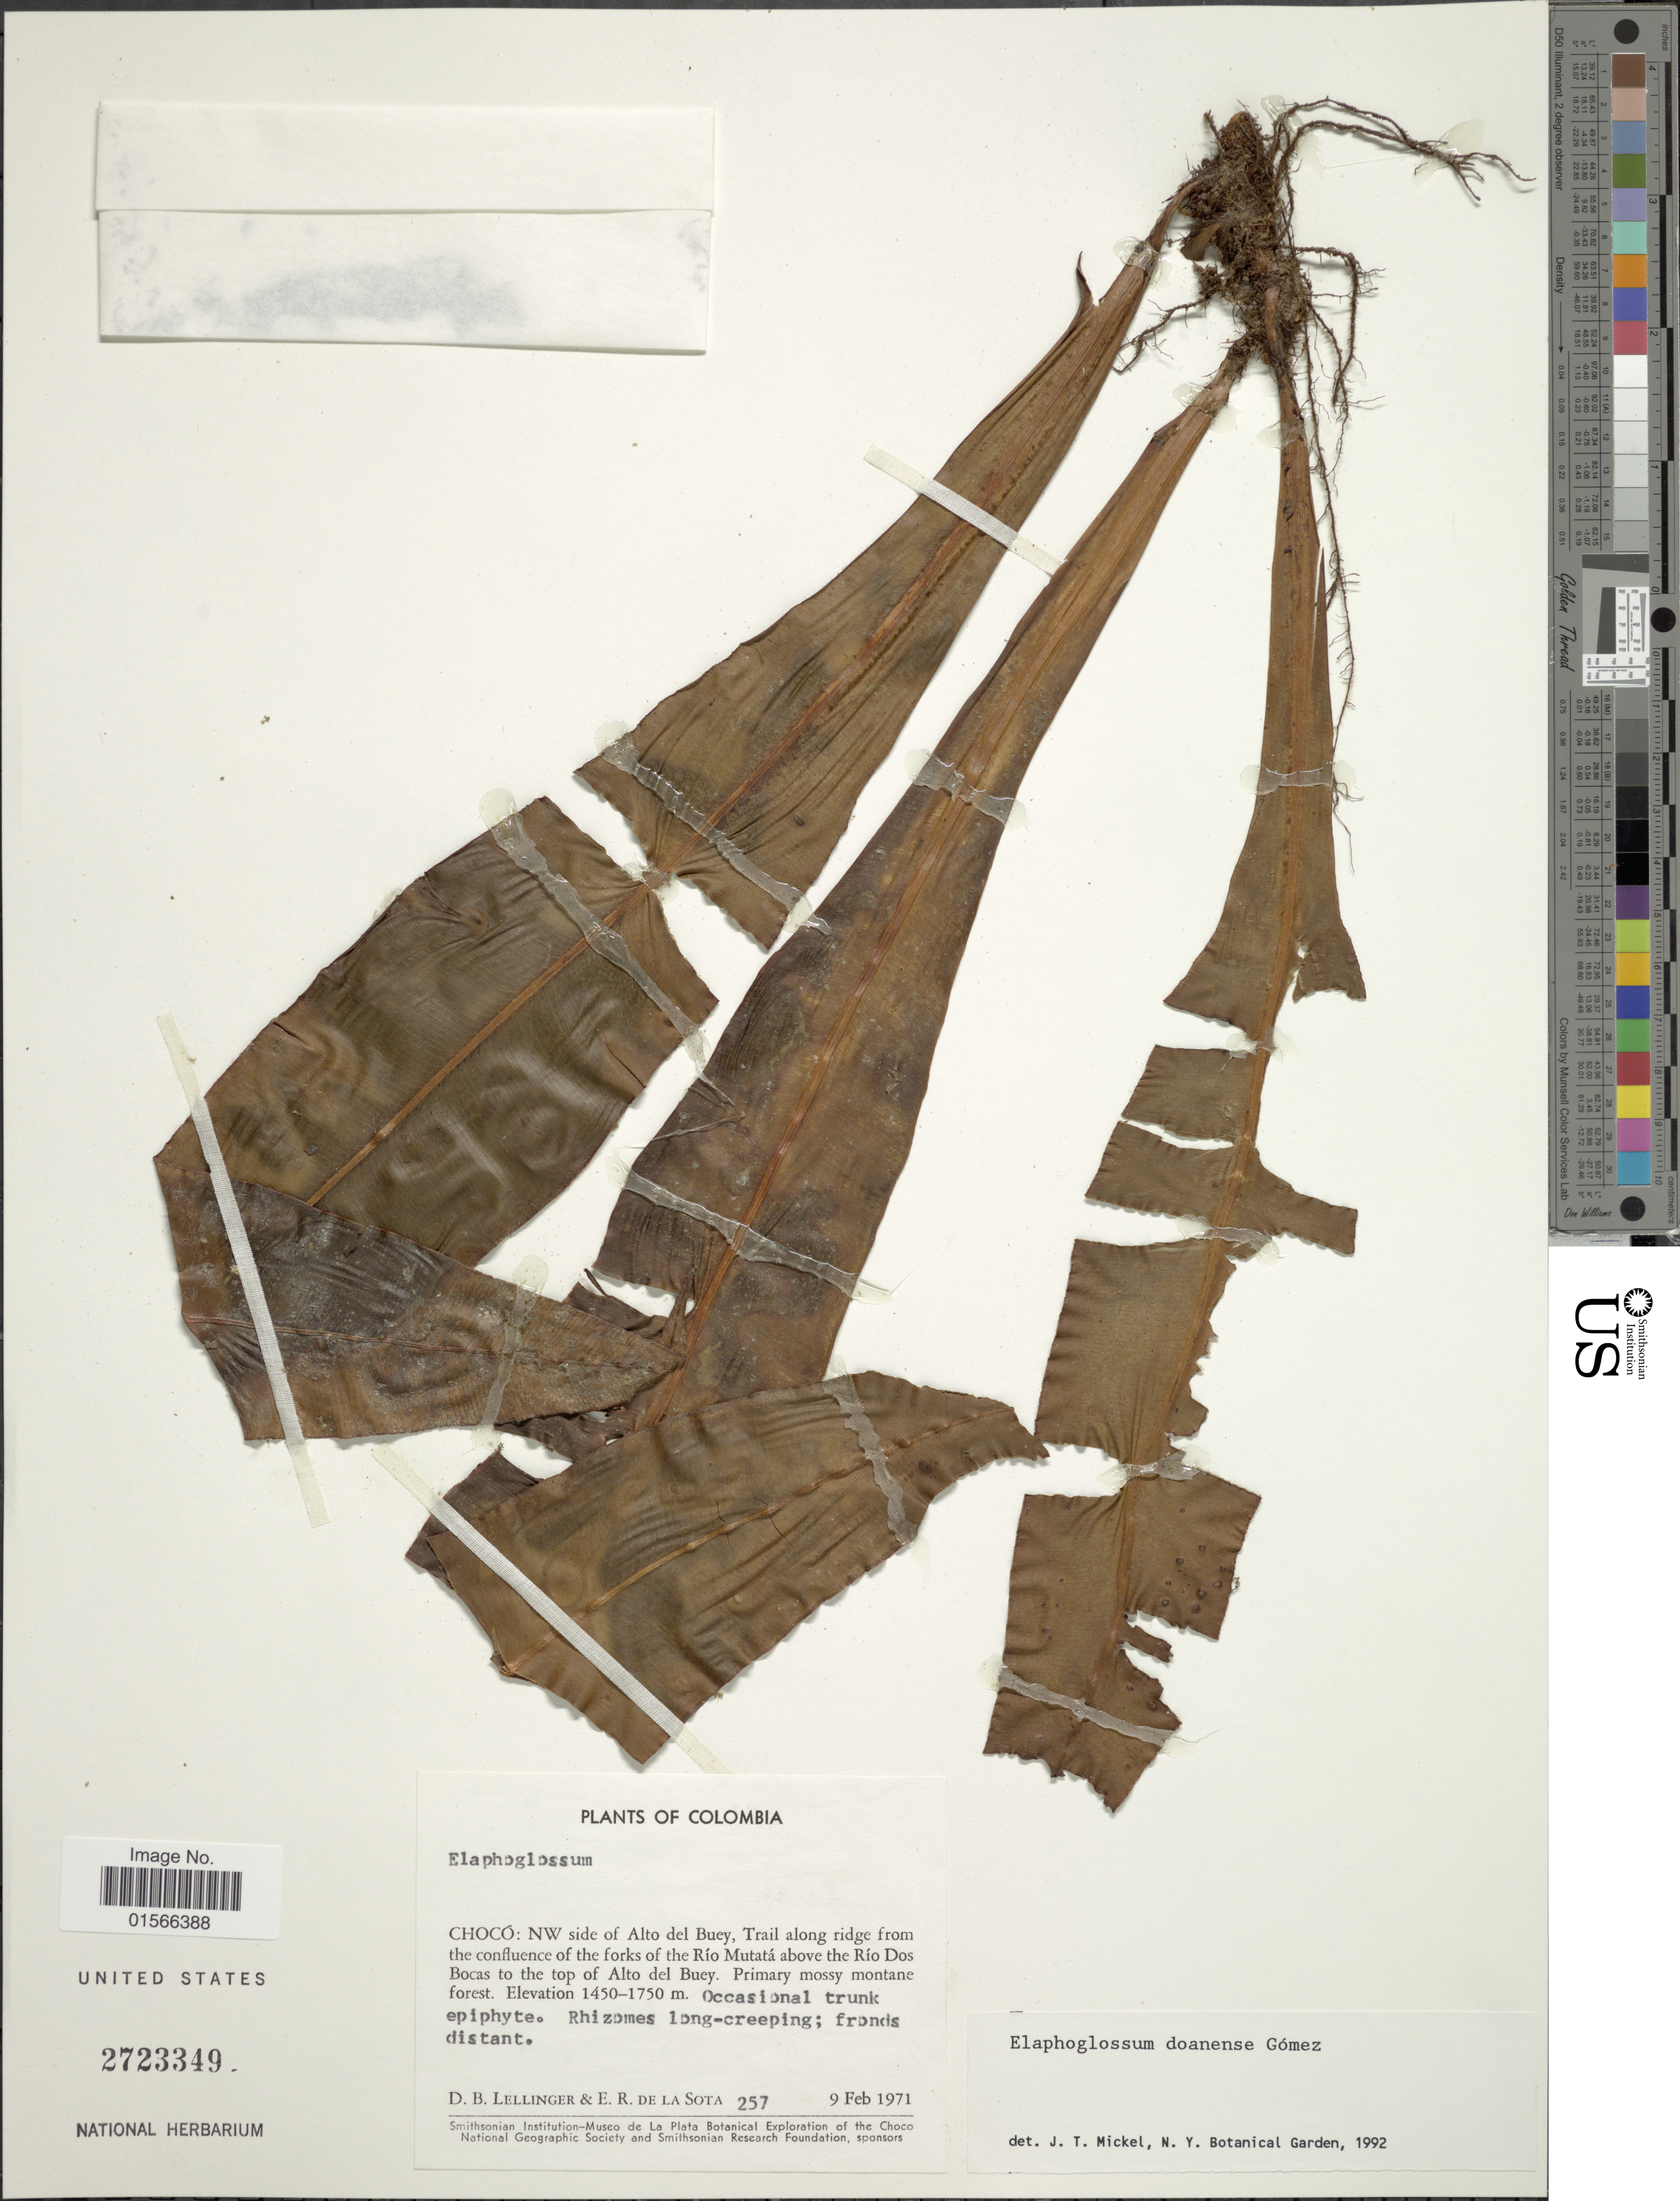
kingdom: Plantae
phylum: Tracheophyta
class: Polypodiopsida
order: Polypodiales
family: Dryopteridaceae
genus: Elaphoglossum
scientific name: Elaphoglossum doanense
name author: L.D. Gómez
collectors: D. B. Lellinger & E. R. de la Sota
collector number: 257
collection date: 1971-02-09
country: Colombia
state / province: Chocó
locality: NW side of Alto del Buey, Trail along ridge from the confluence of the forks of the Río Mutatá above the Río Dos Bocas to the top of Alto del Buey. Primary mossy montane forest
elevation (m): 1450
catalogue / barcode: US 2723349